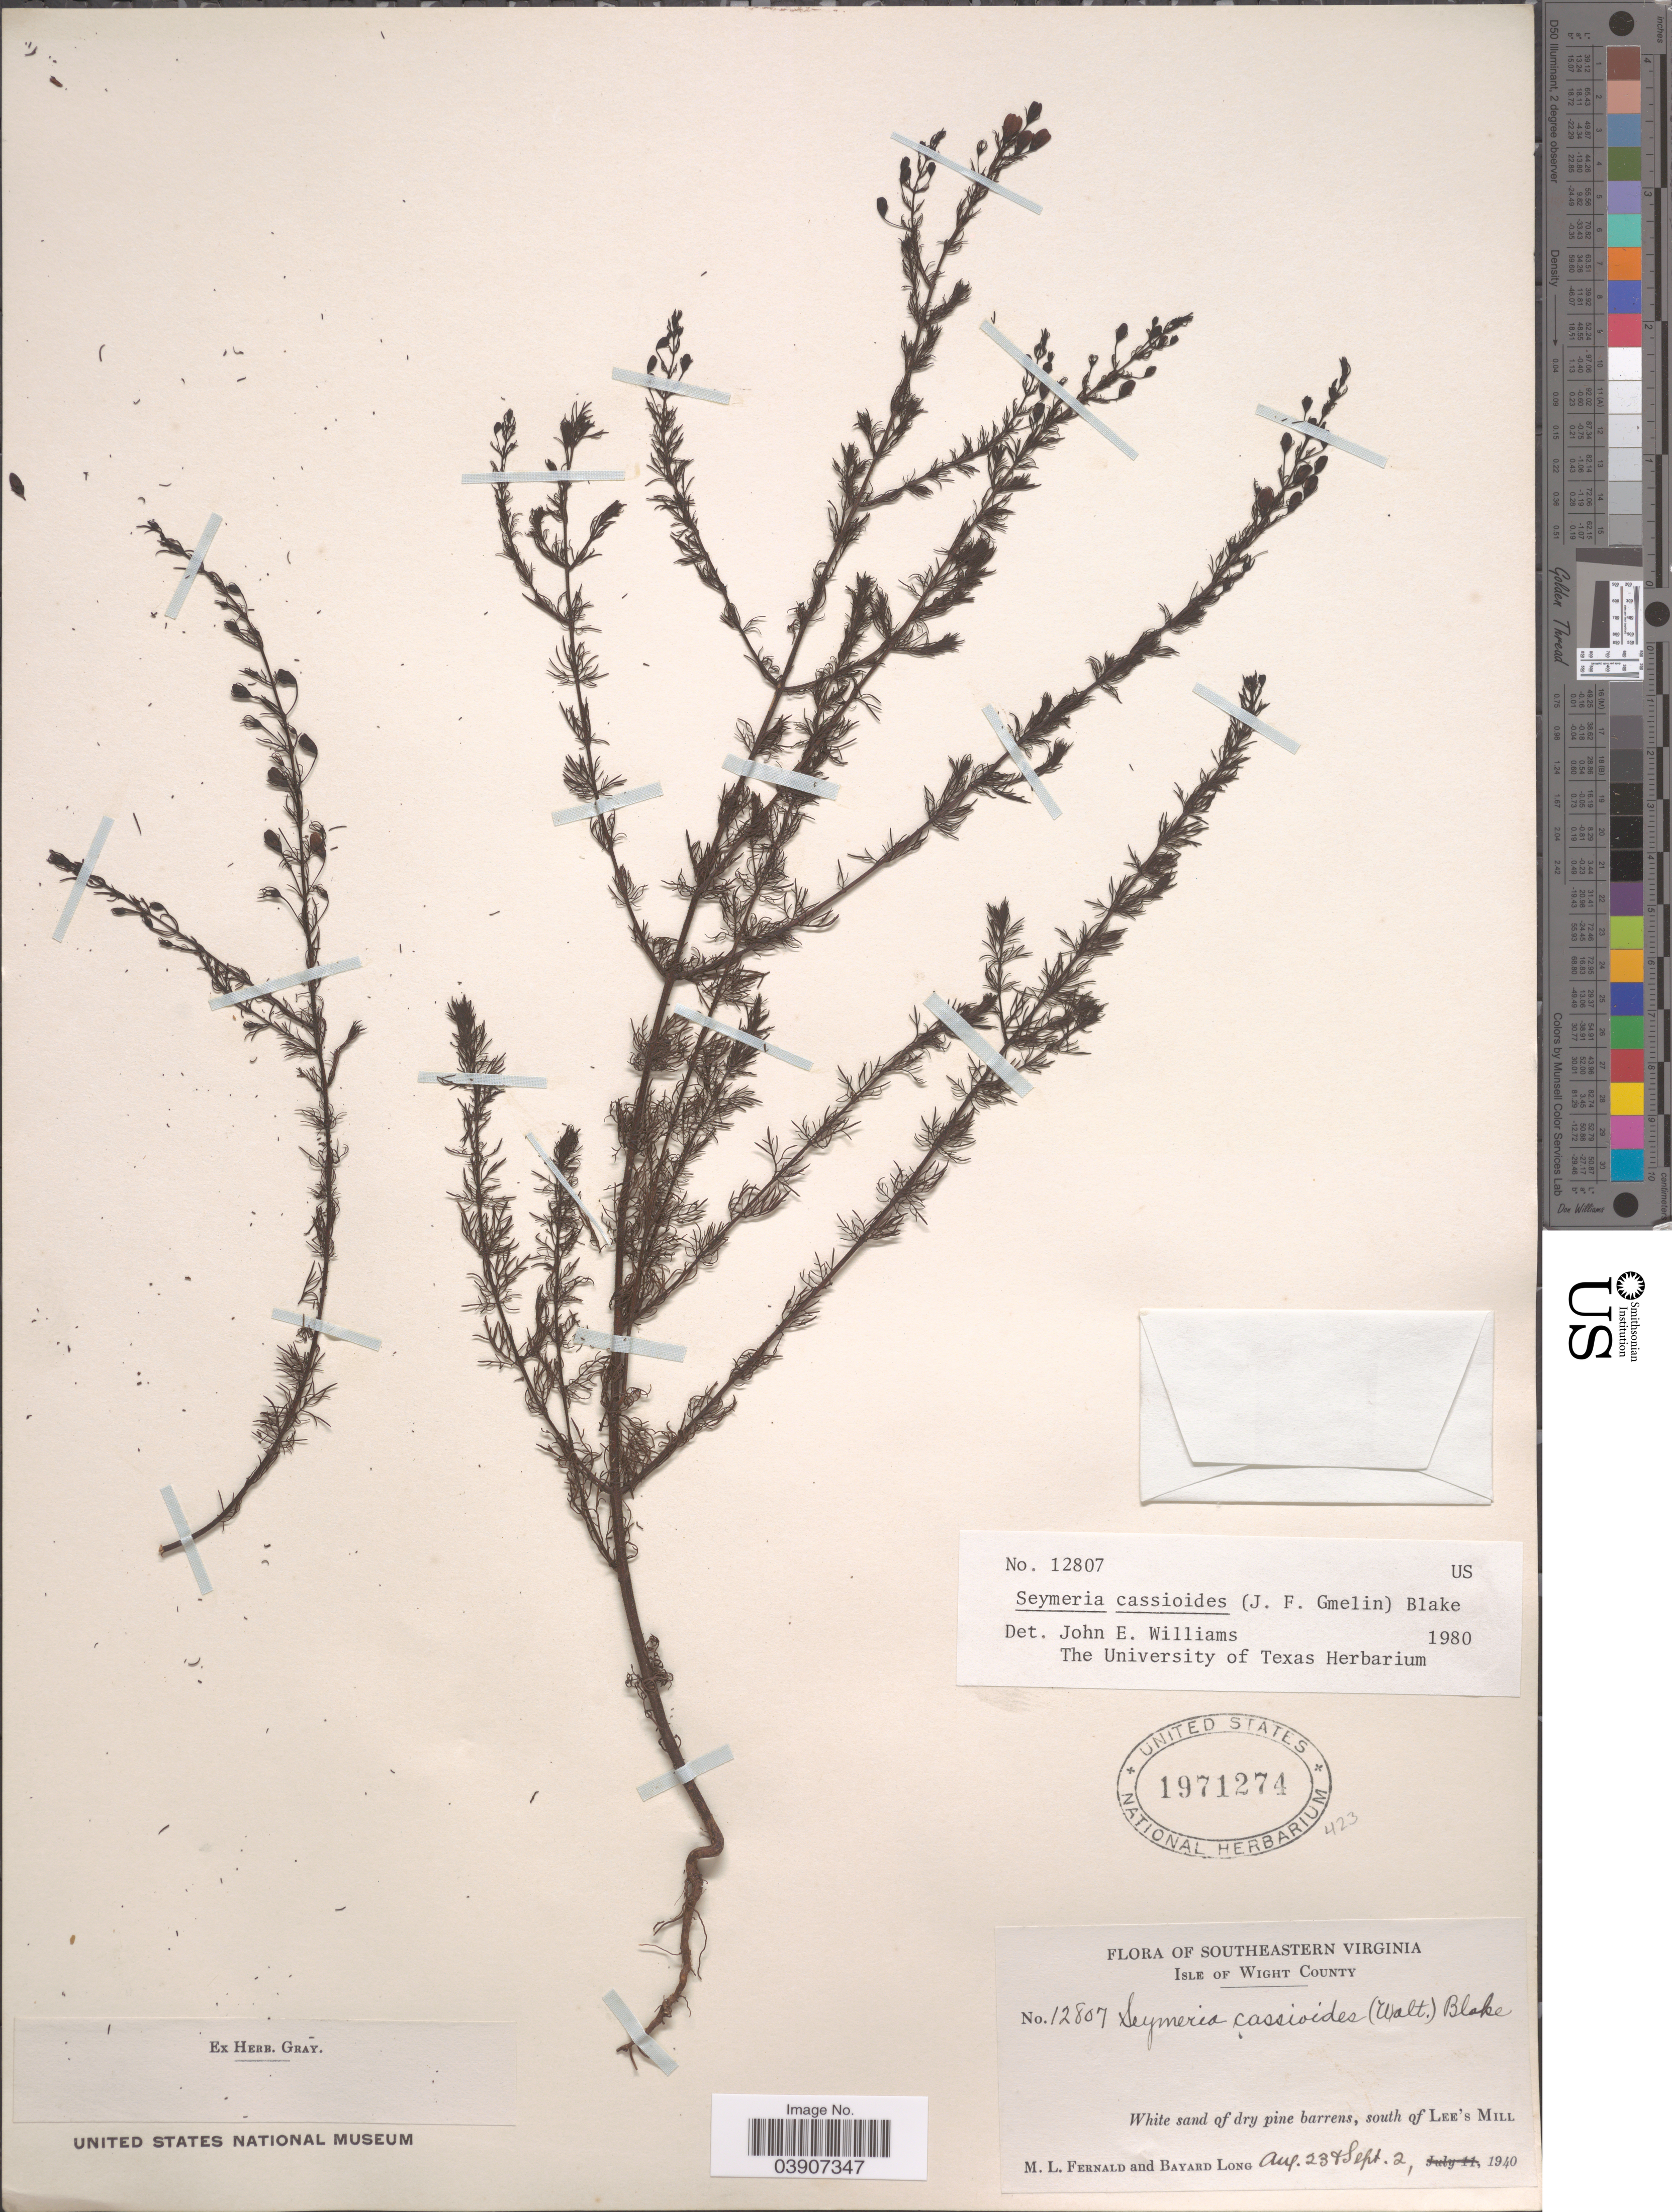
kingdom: Plantae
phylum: Tracheophyta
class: Magnoliopsida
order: Lamiales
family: Orobanchaceae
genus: Seymeria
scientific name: Seymeria cassioides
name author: (J.F. Gmel.) S.F. Blake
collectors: M. L. Fernald & B. Long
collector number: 12807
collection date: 1940-08-23/1940-09-02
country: United States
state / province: Virginia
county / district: Isle of Wight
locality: Southeastern Virginia. Isle of Wight County. White sand of dry pine barrens, south of Lee's Mill.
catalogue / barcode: US 1971274